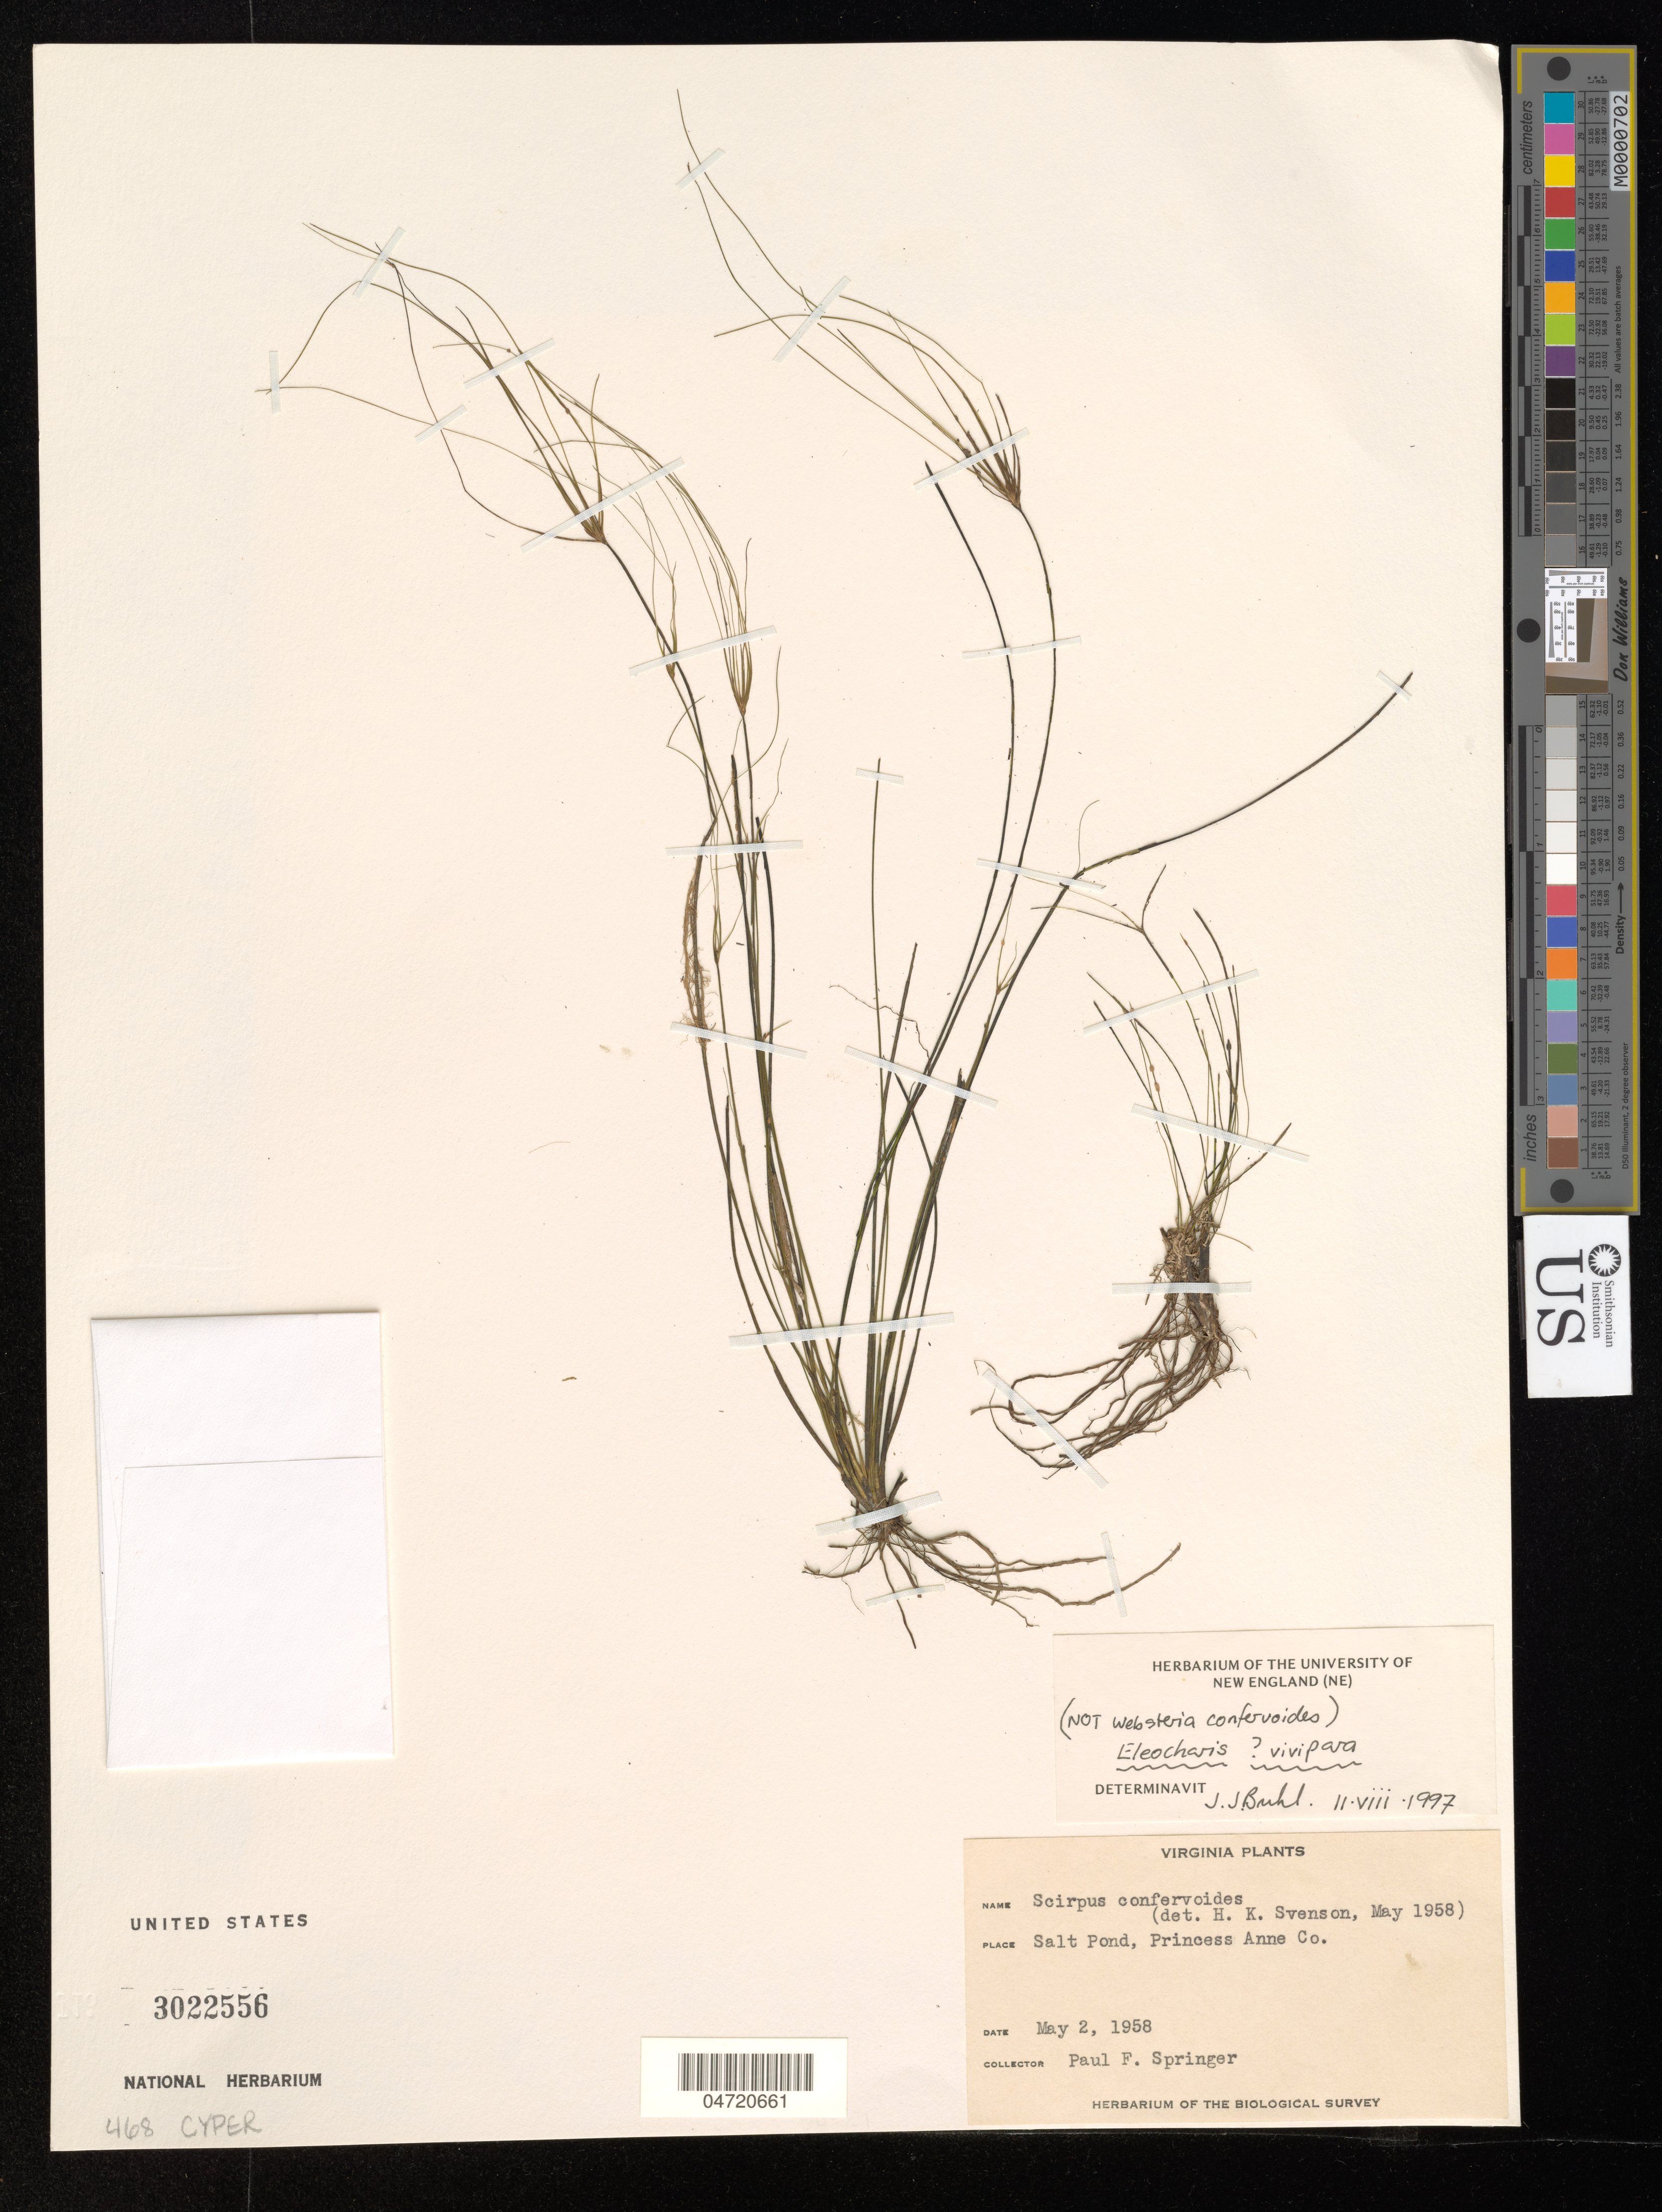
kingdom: Plantae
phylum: Tracheophyta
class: Liliopsida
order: Poales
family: Cyperaceae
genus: Eleocharis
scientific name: Eleocharis vivipara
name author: Link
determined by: Bruhl, J. J., (NE), University of New England (AUSTRALIA)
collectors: P. Springer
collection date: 1958-05-02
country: United States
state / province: Virginia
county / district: City of Virginia Beach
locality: Salt Pond, south of Virginia Beach.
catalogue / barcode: US 3022556